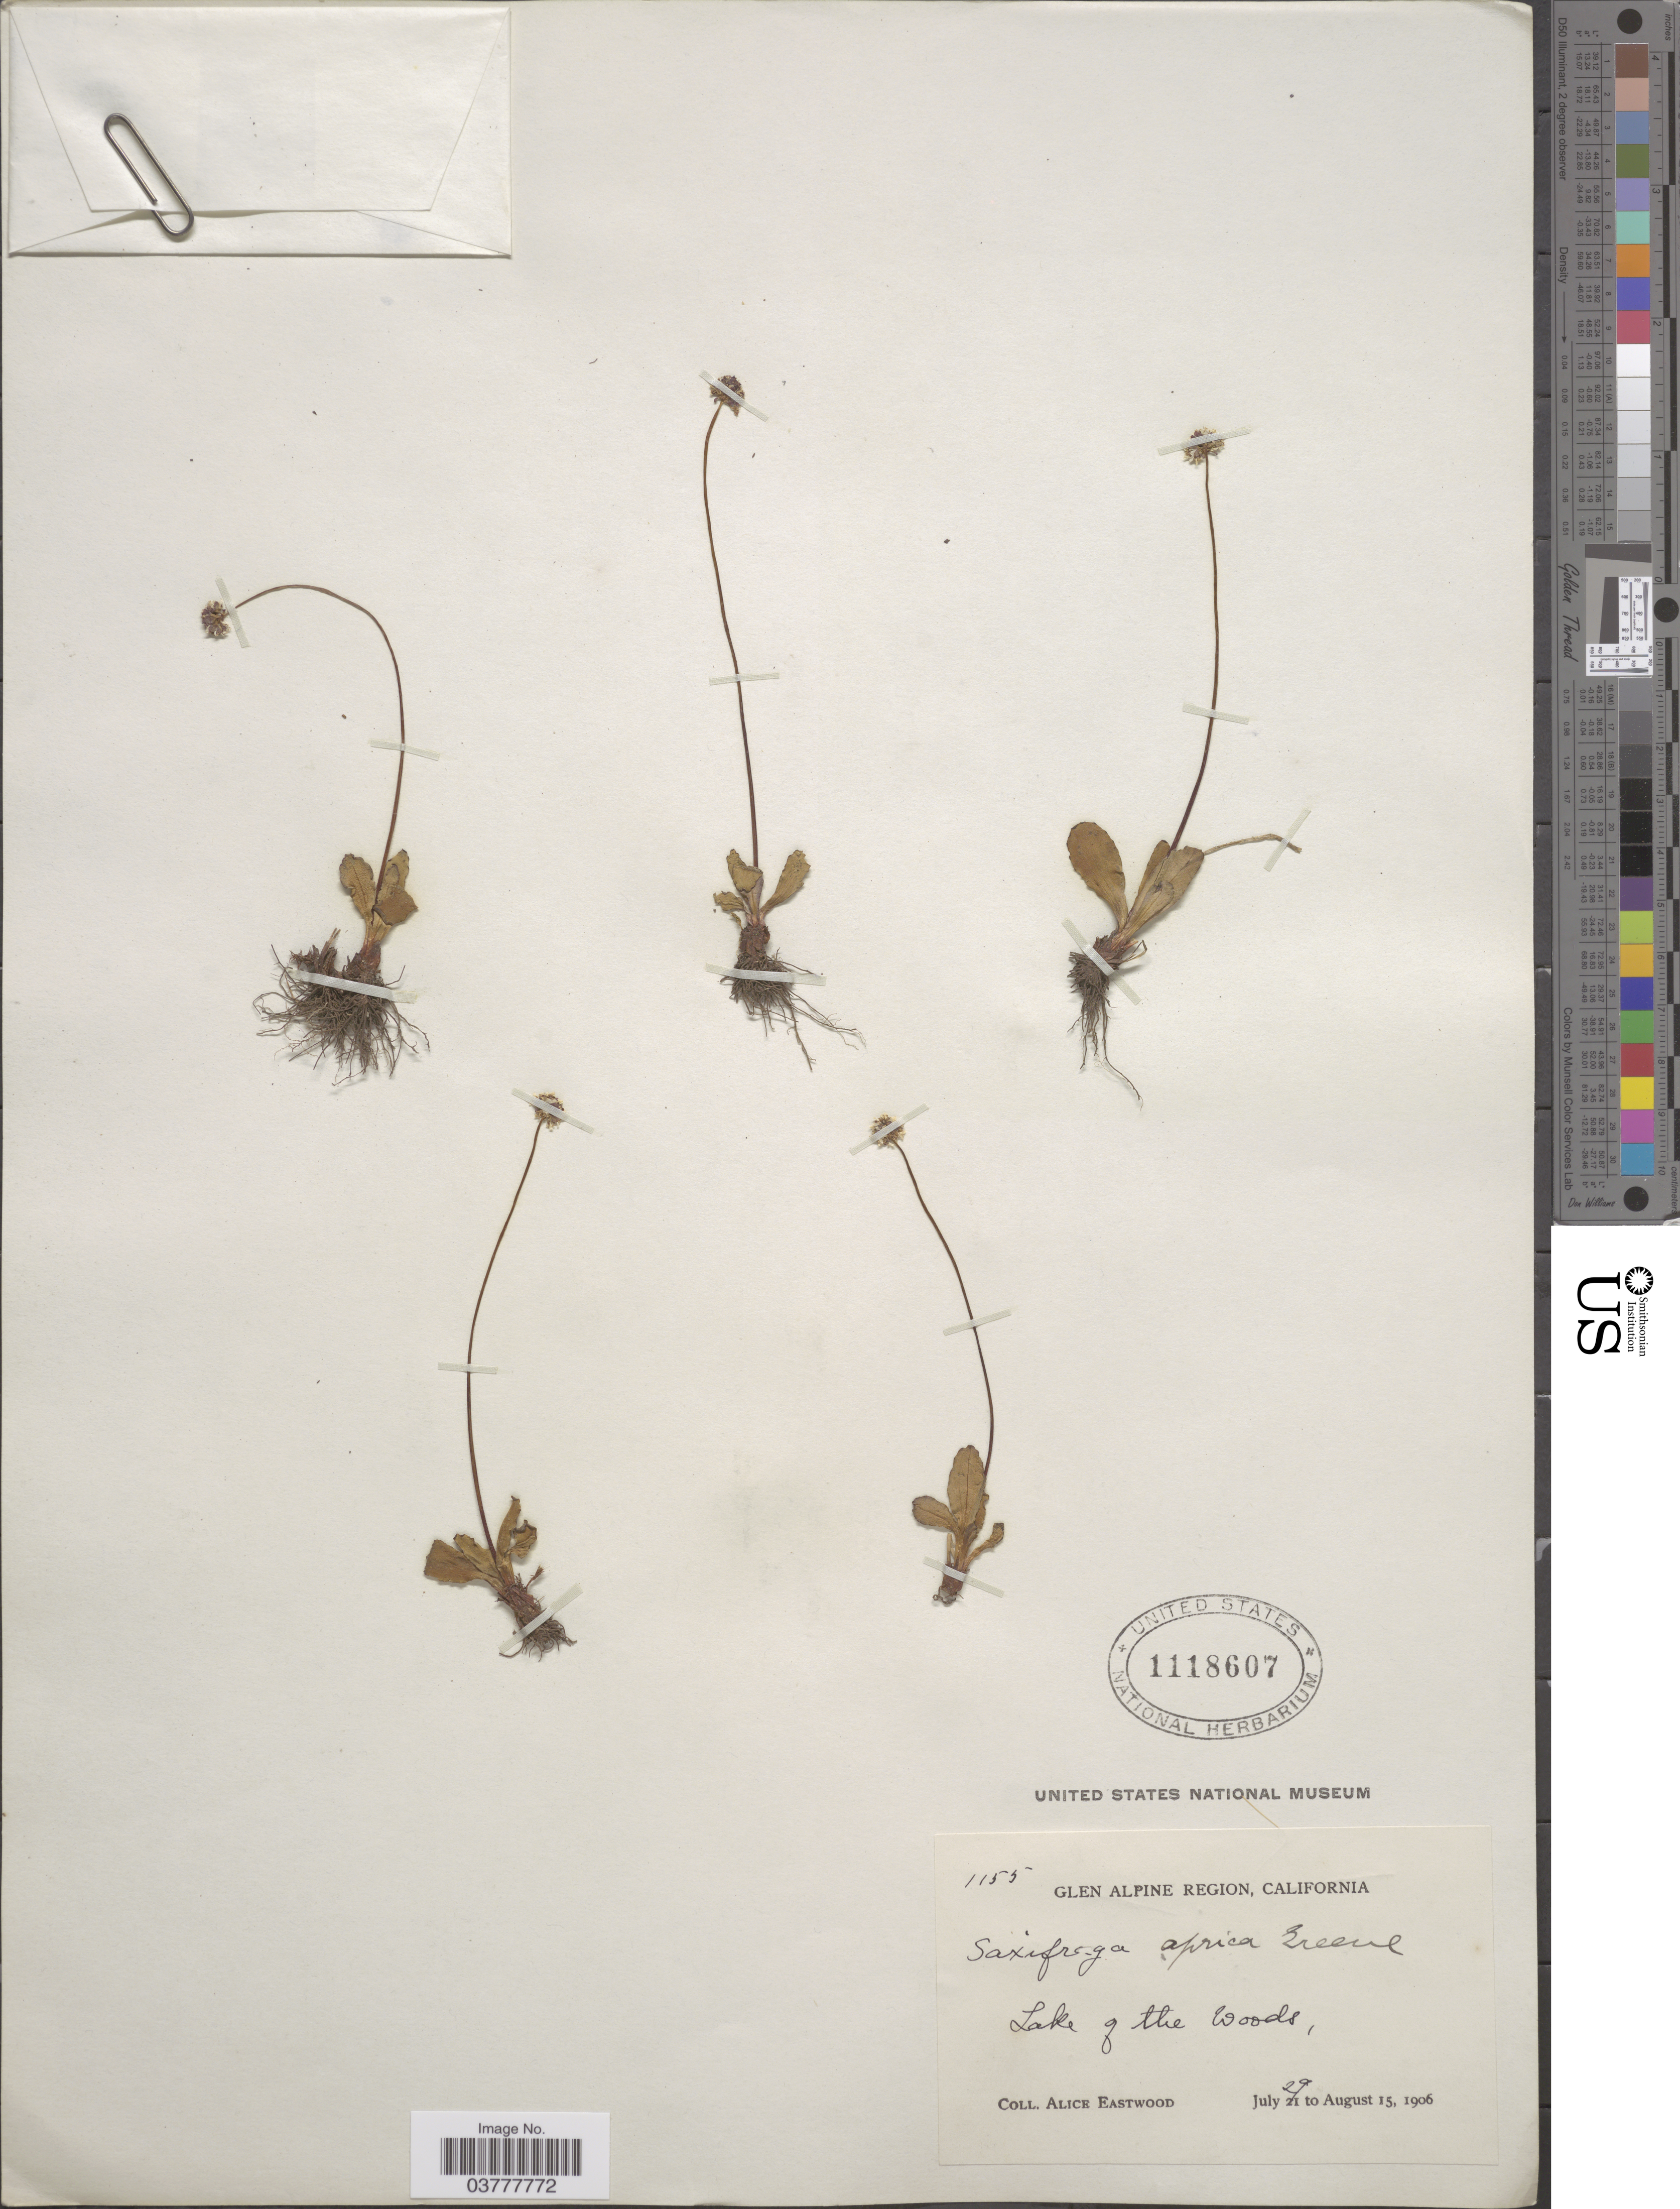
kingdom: Plantae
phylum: Tracheophyta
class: Magnoliopsida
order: Saxifragales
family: Saxifragaceae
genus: Micranthes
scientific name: Micranthes aprica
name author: (Greene) Small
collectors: A. Eastwood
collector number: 1155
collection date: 1906-07-29/1906-08-15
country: United States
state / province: California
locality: Glen Alpine Region, Lake of the woods.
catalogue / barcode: US 1118607